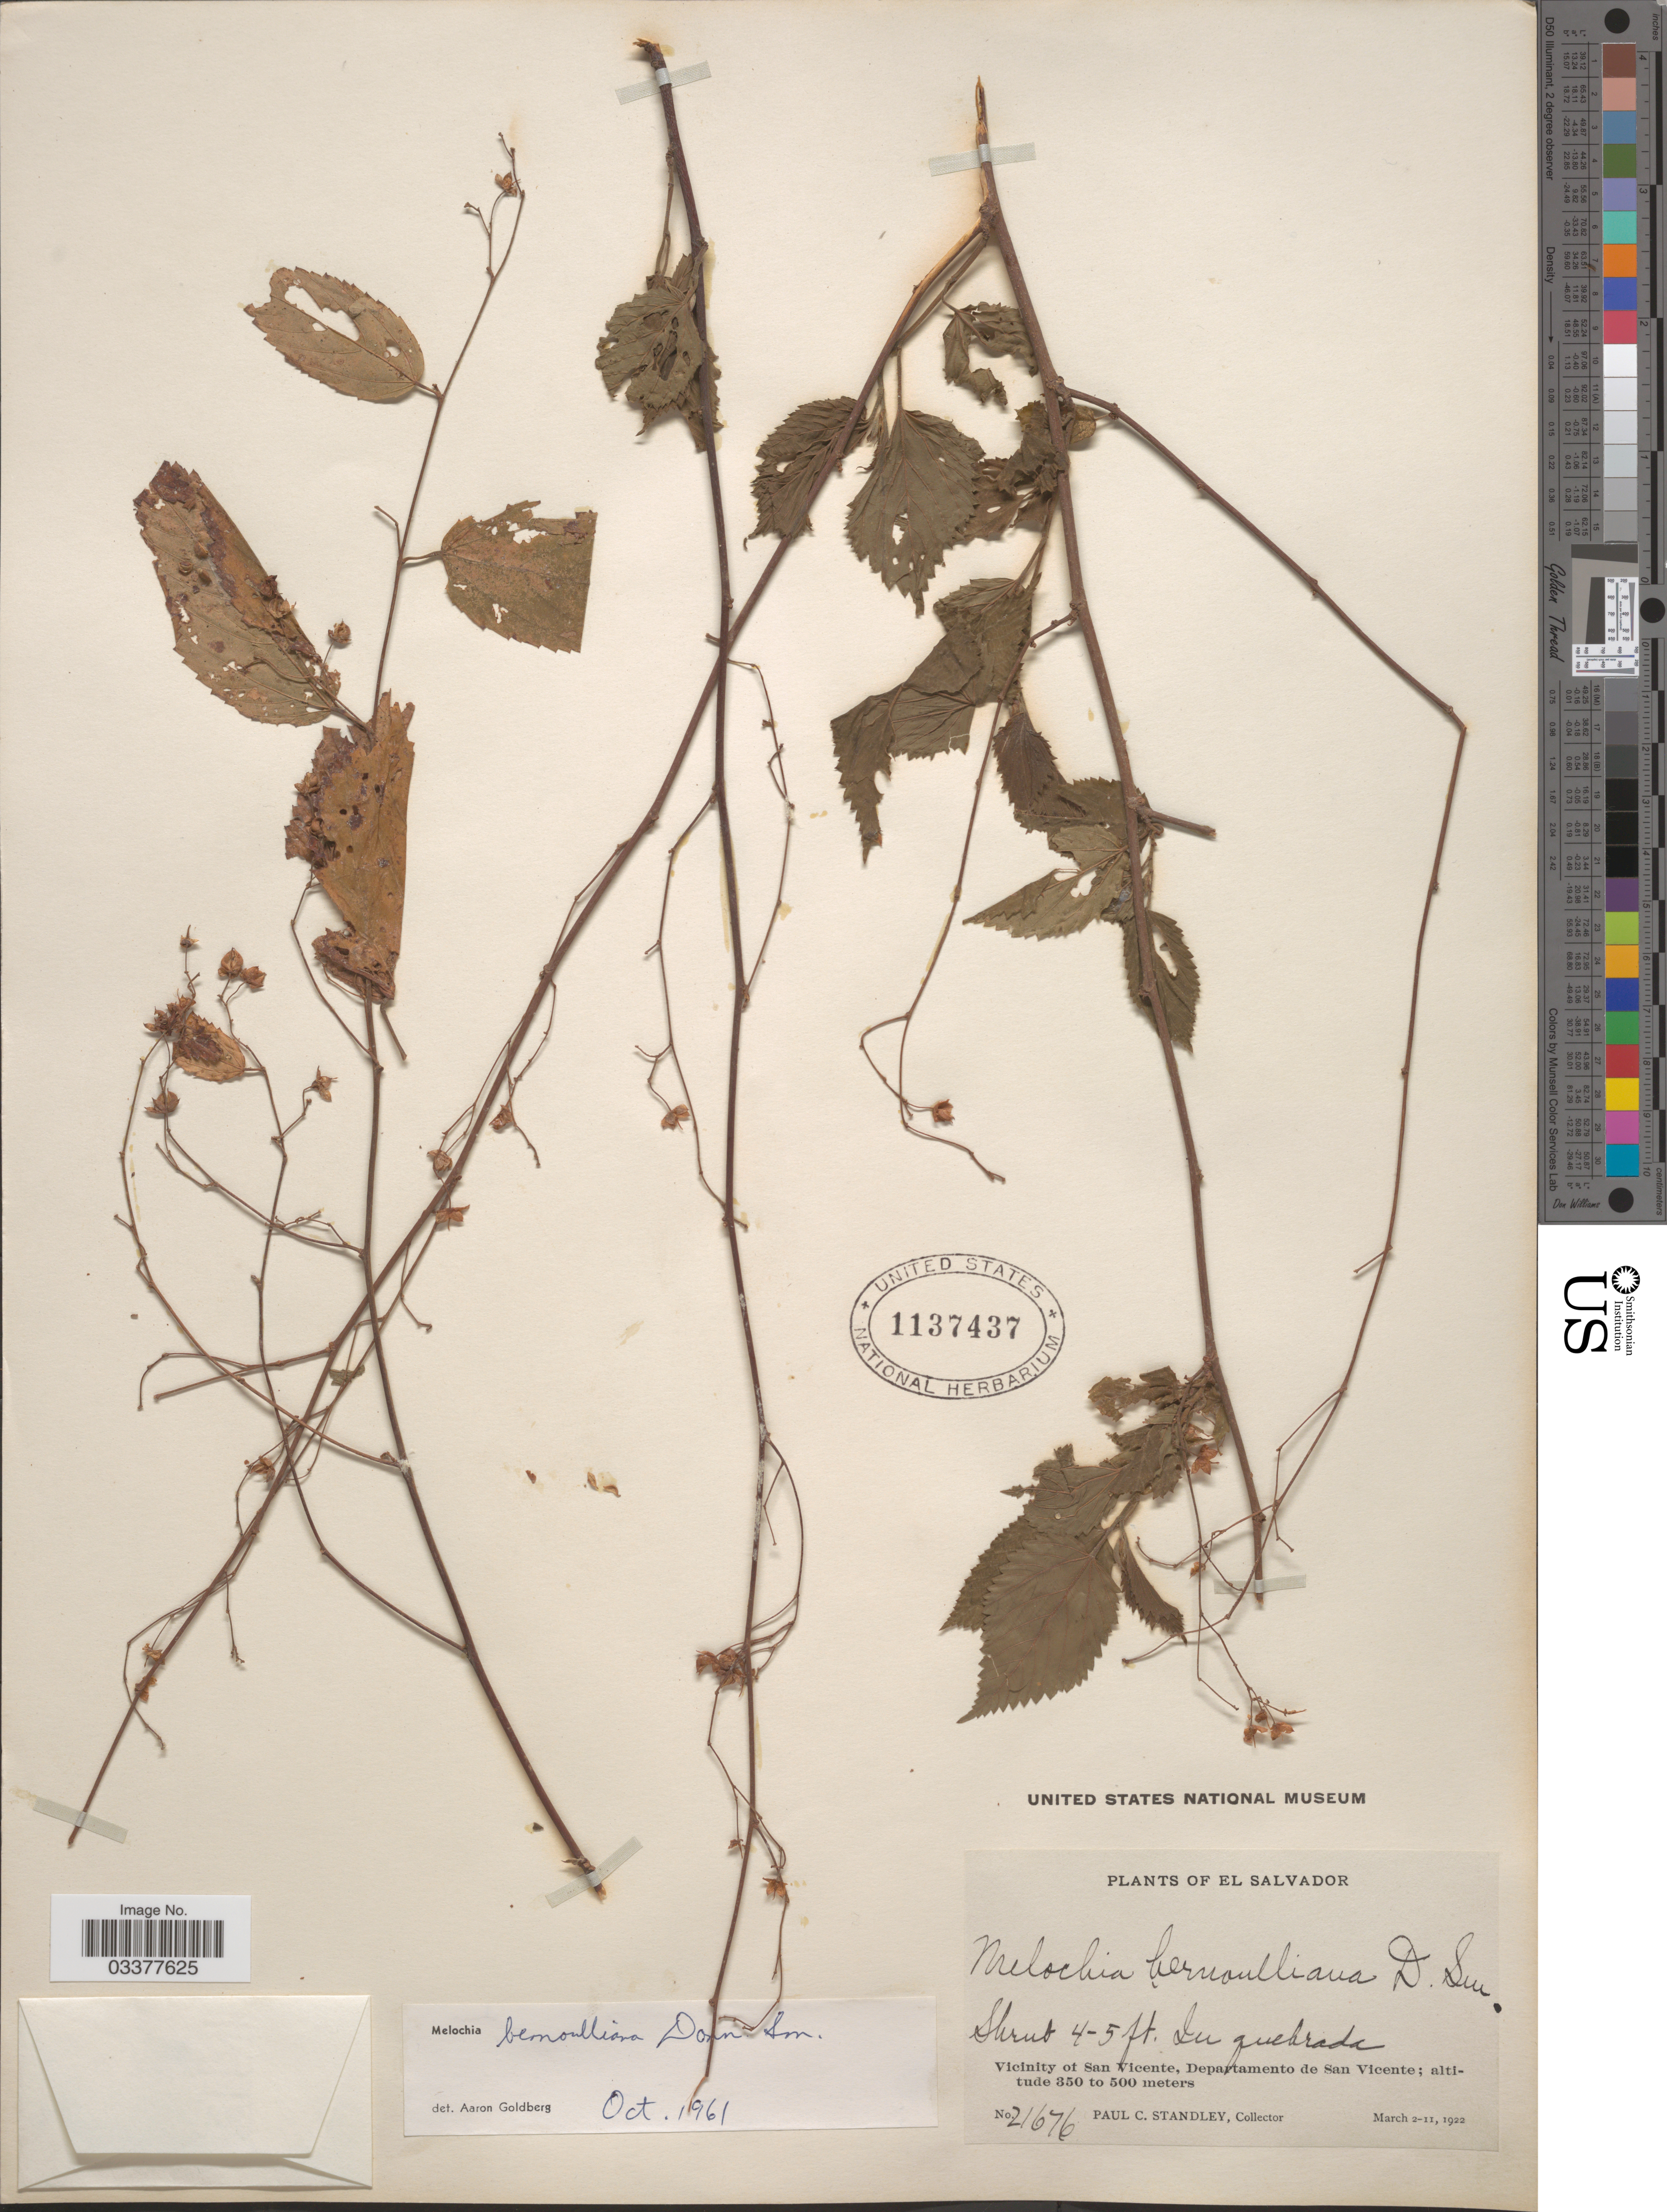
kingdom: Plantae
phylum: Tracheophyta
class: Magnoliopsida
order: Malvales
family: Malvaceae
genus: Melochia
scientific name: Melochia bernoulliana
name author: Donn. Sm.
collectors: P. C. Standley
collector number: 21676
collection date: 1922-03-02/1922-03-11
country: El Salvador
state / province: San Vincente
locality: Vicinity of San Vicente, Departamento de San Vicente.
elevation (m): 350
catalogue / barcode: US 1137437